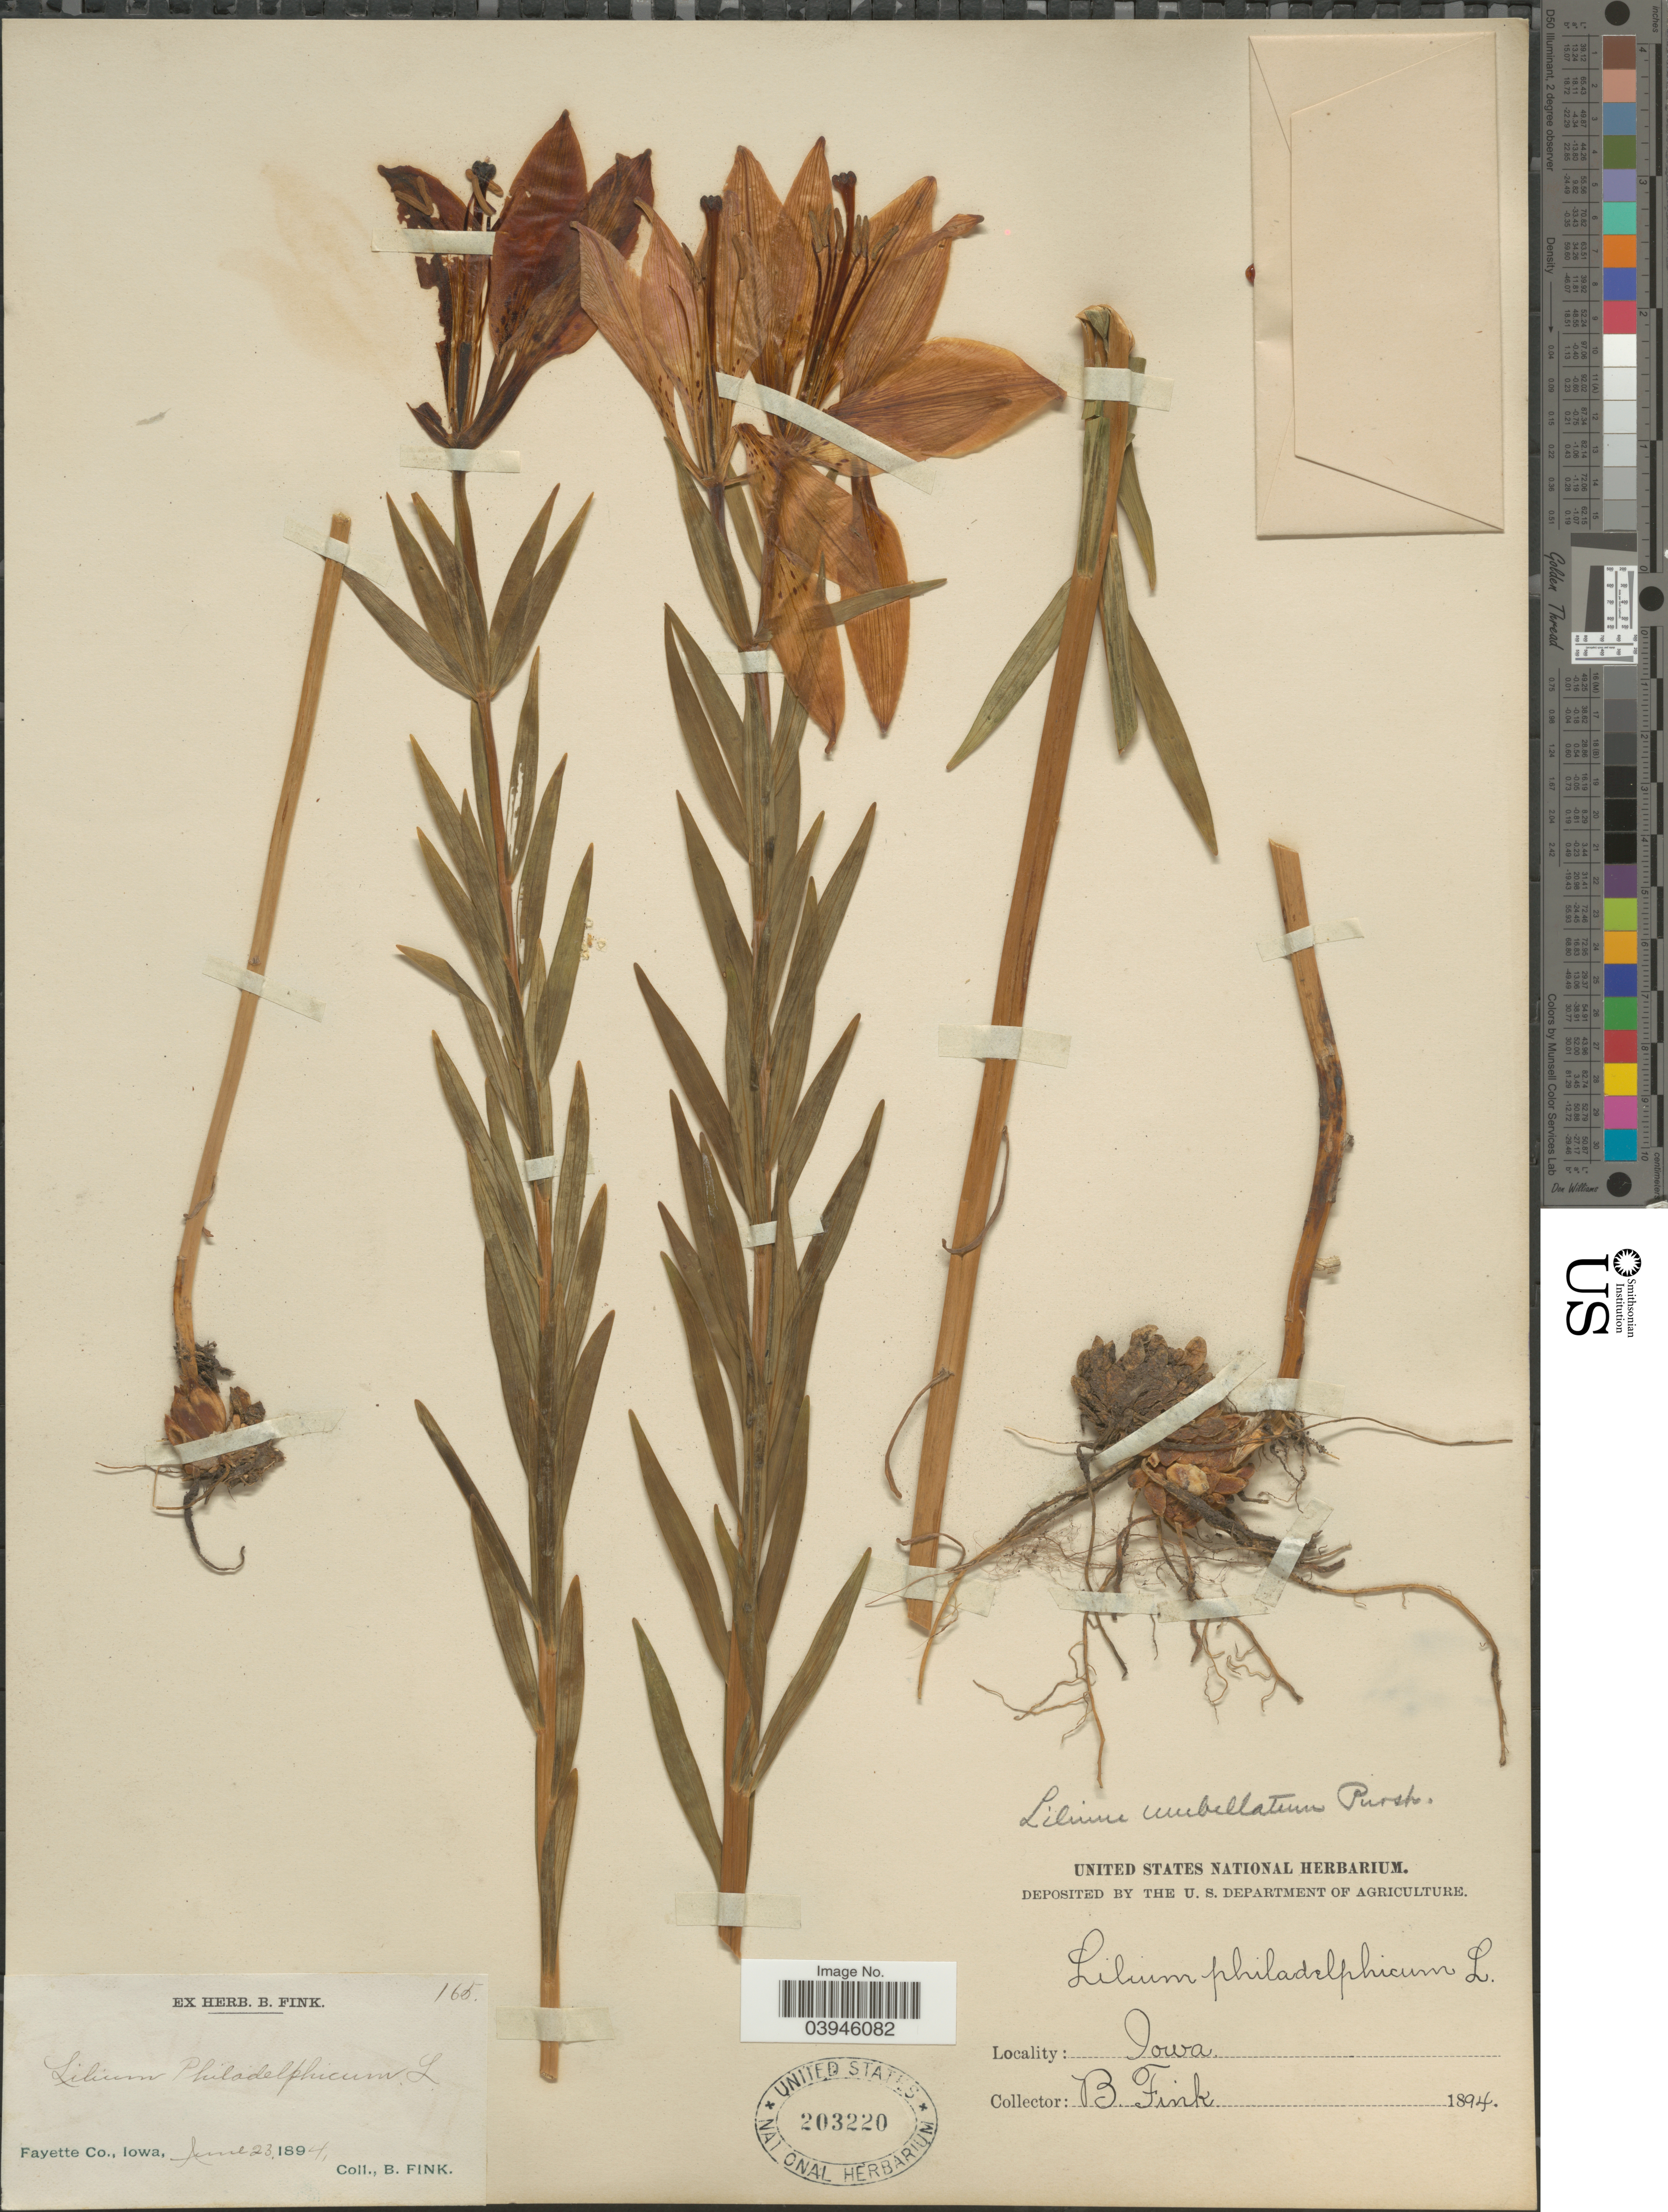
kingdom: Plantae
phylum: Tracheophyta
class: Liliopsida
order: Liliales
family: Liliaceae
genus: Lilium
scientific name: Lilium philadelphicum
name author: L.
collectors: B. Fink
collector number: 165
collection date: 1894-06-23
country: United States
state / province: Iowa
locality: Fayette Co.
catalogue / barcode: US 203220